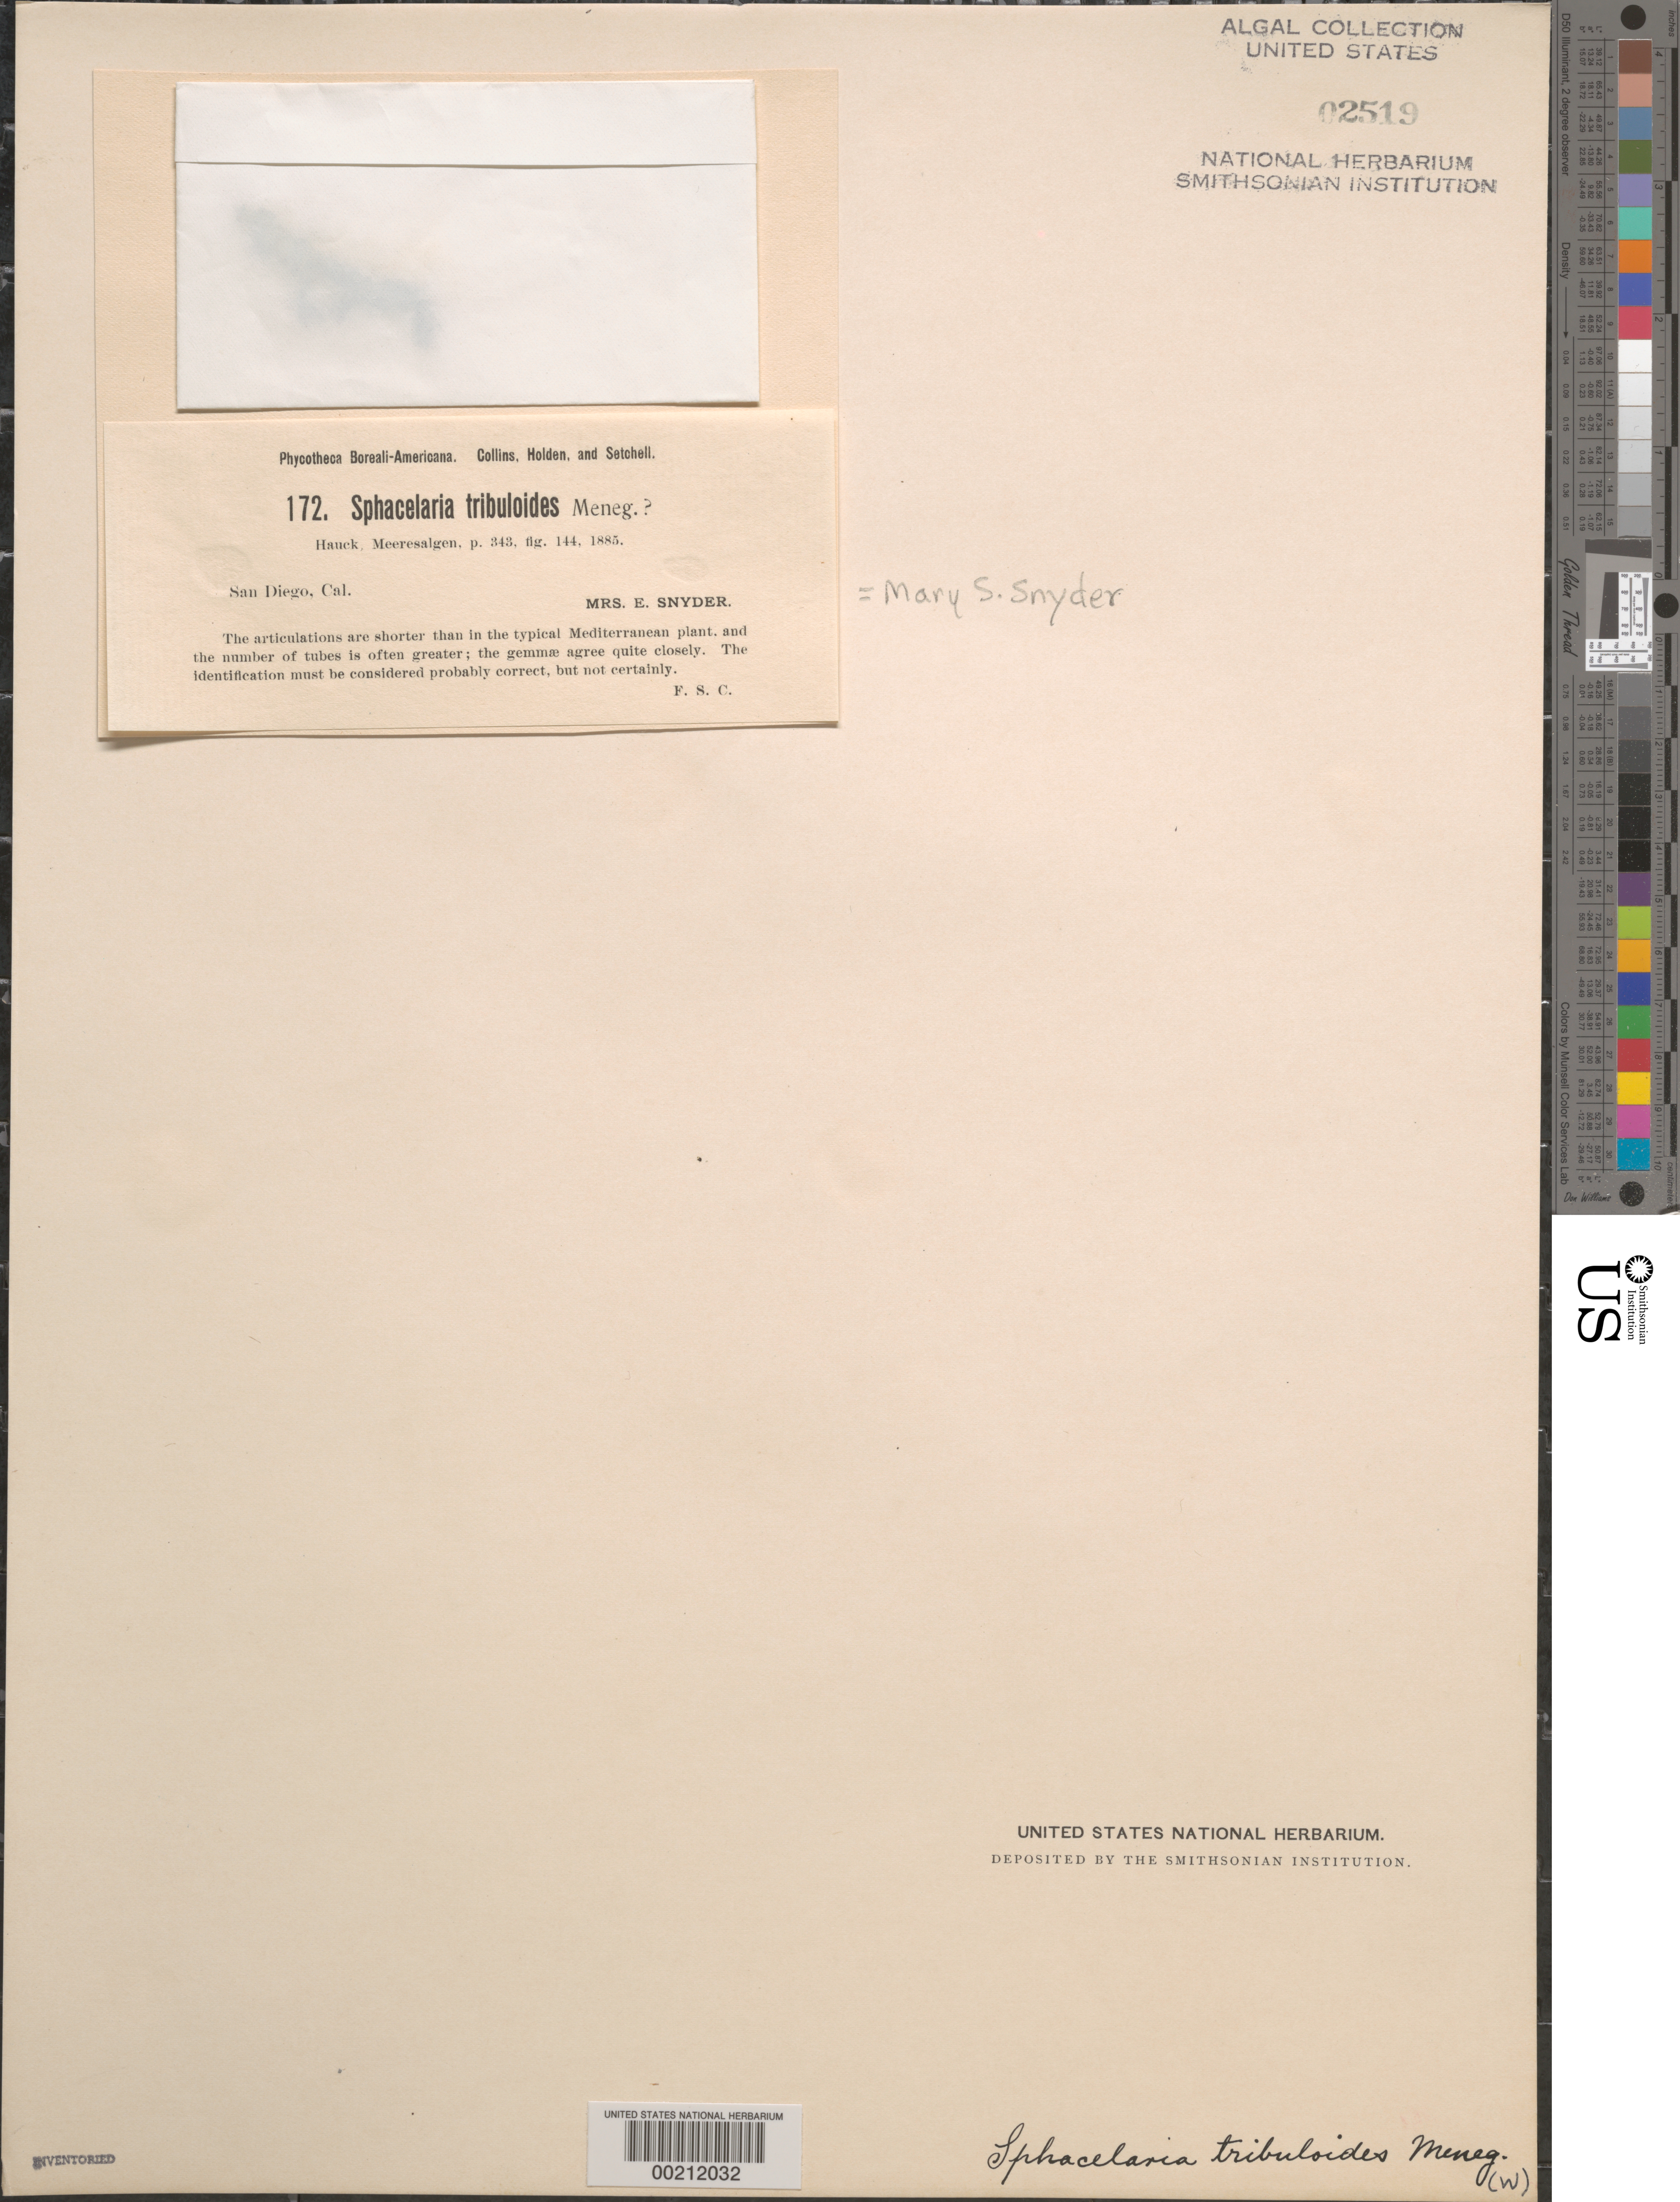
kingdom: Chromista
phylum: Ochrophyta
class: Phaeophyceae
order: Sphacelariales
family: Sphacelariaceae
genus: Sphacelaria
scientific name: Sphacelaria tribuloides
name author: Menegh.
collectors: M. Snyder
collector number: PB-A 172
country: United States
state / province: California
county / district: San Diego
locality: San Diego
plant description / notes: Collins, Holden & Setchell, Phycotheca Boreali-Americana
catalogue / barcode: US 2519